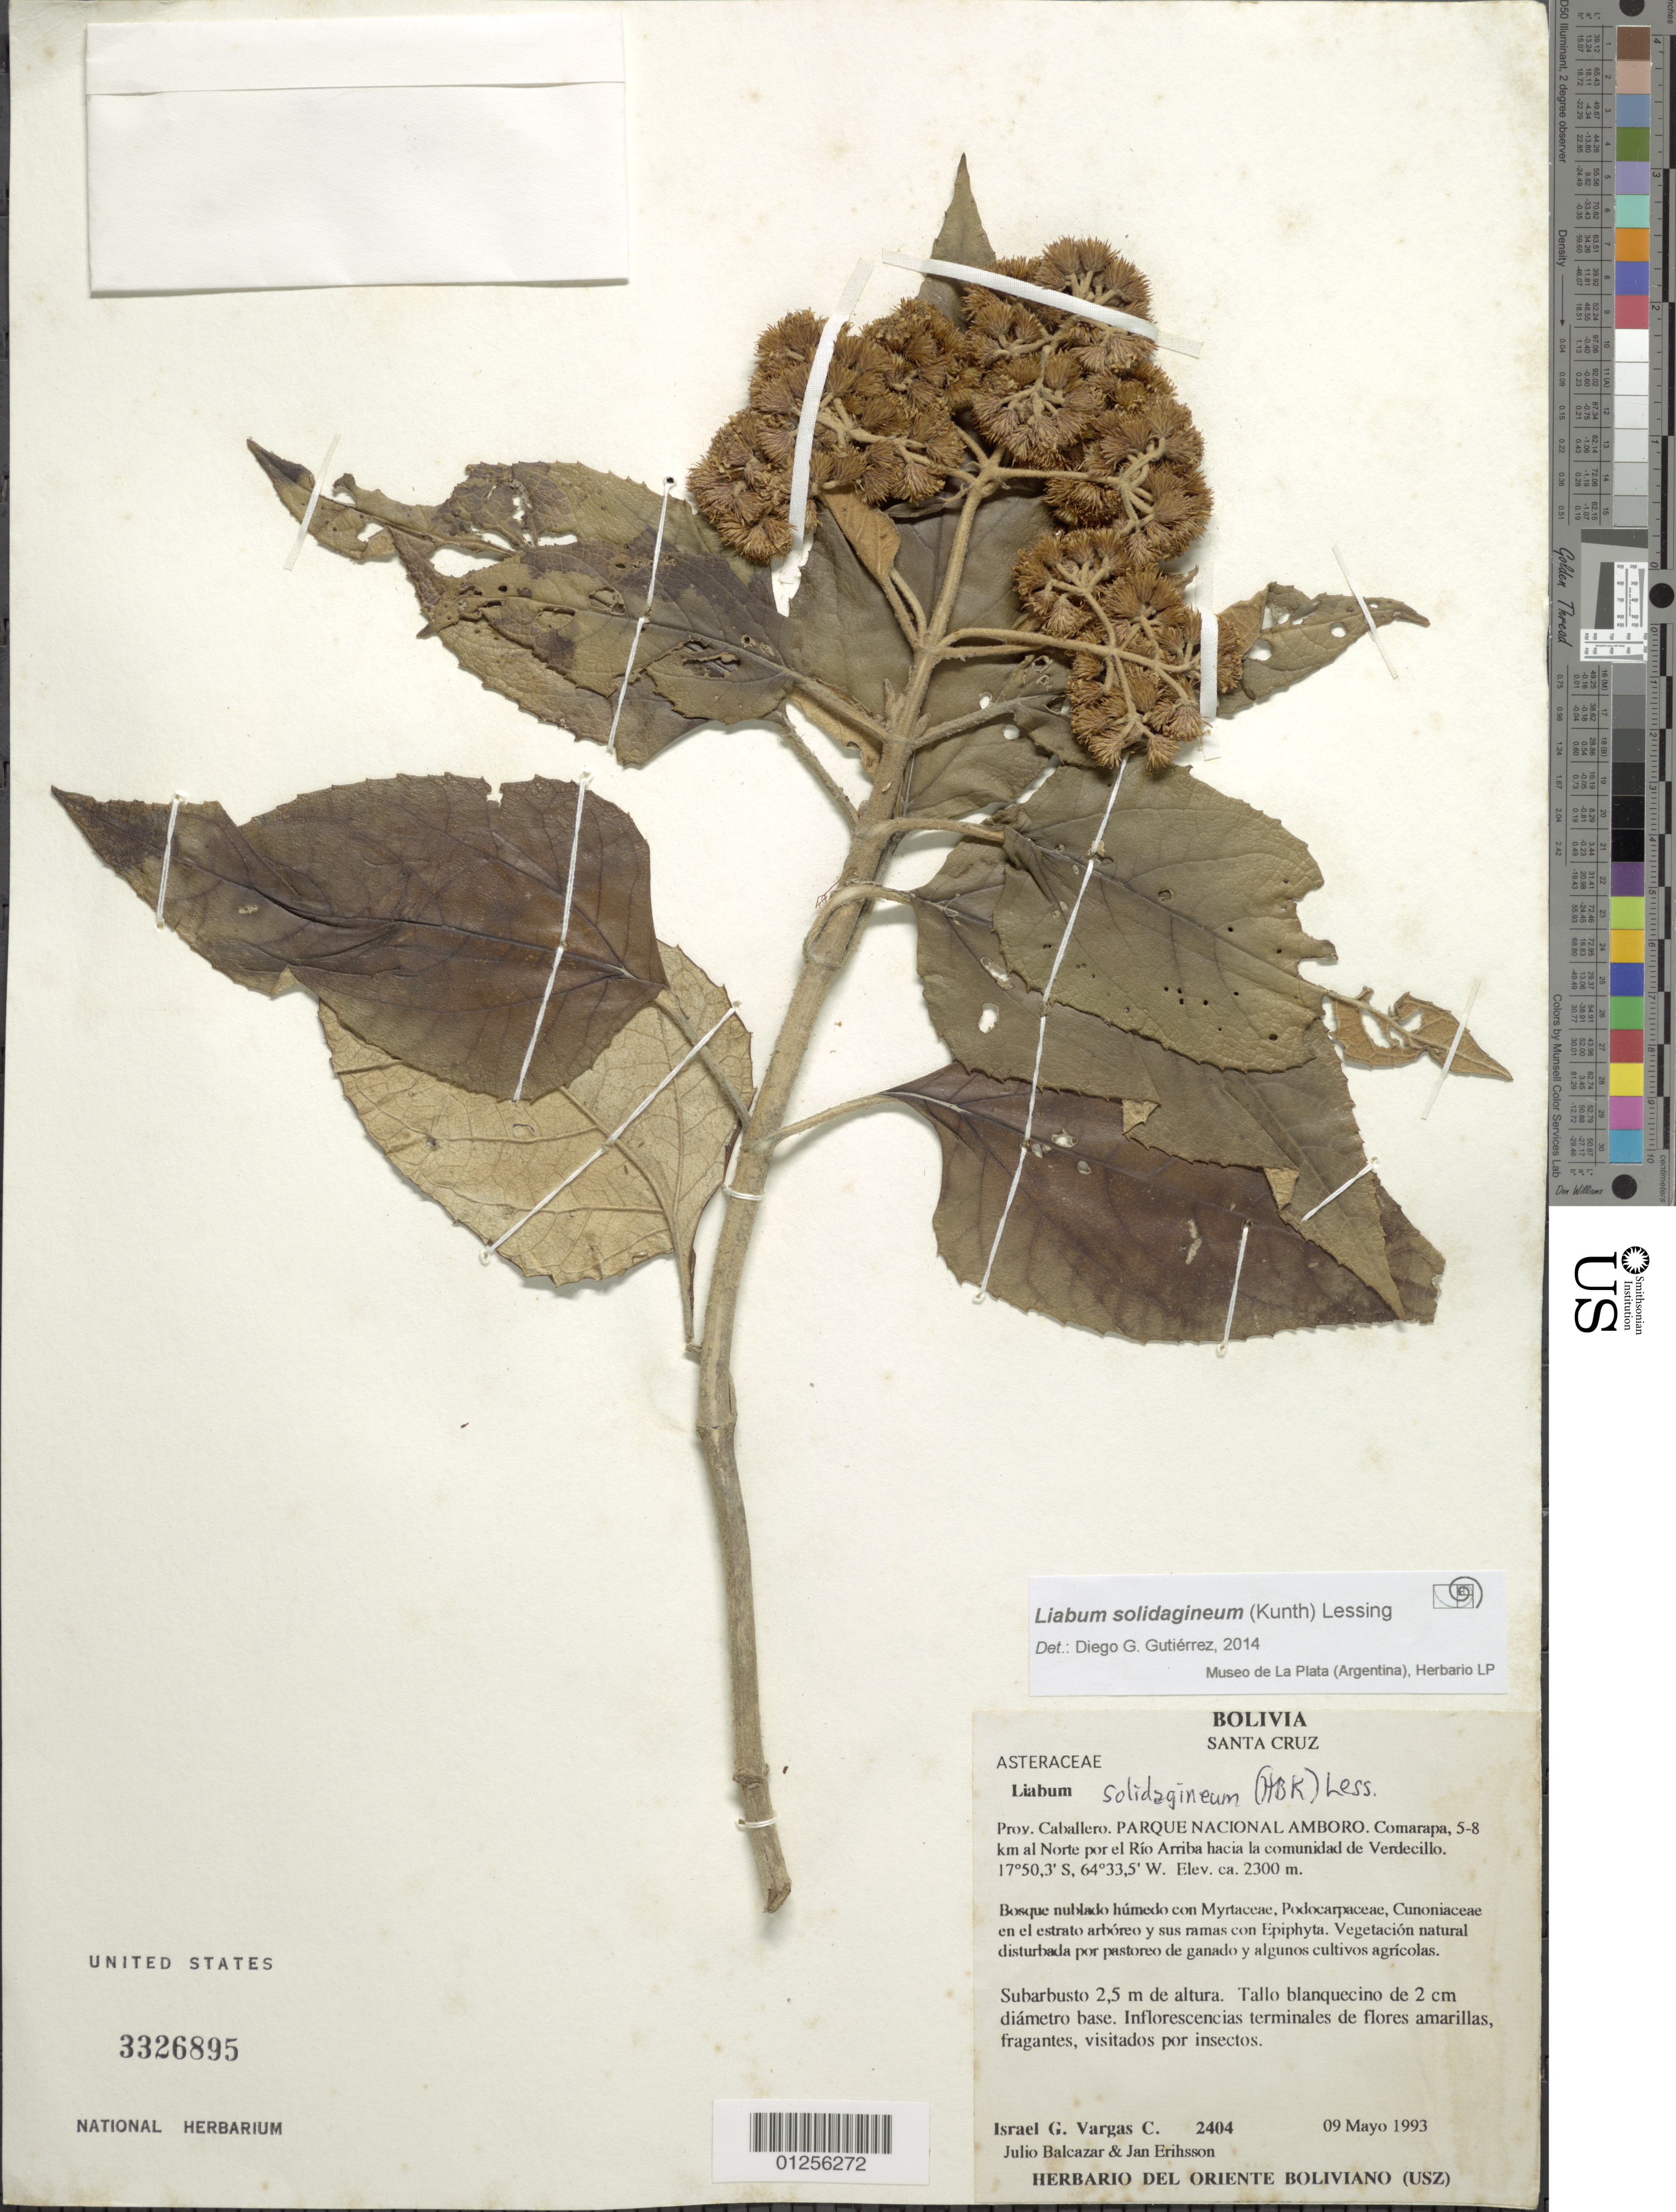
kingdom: Plantae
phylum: Tracheophyta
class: Magnoliopsida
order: Asterales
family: Asteraceae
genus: Liabum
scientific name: Liabum solidagineum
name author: (Kunth) Less.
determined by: Gutierrez, D. G.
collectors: I. G. Vargas C., J. Balcazar & J. Erihsson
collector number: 2404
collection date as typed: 9 May 1993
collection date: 1993-05-09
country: Bolivia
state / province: Santa Cruz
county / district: Caballero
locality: Parque Nacional Amboro. Comarapa, 5-8 km N por el Rio Arriba hacia la comunidad de Verdecillo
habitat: Bosque nublado humedo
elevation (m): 2300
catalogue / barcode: US 3326895